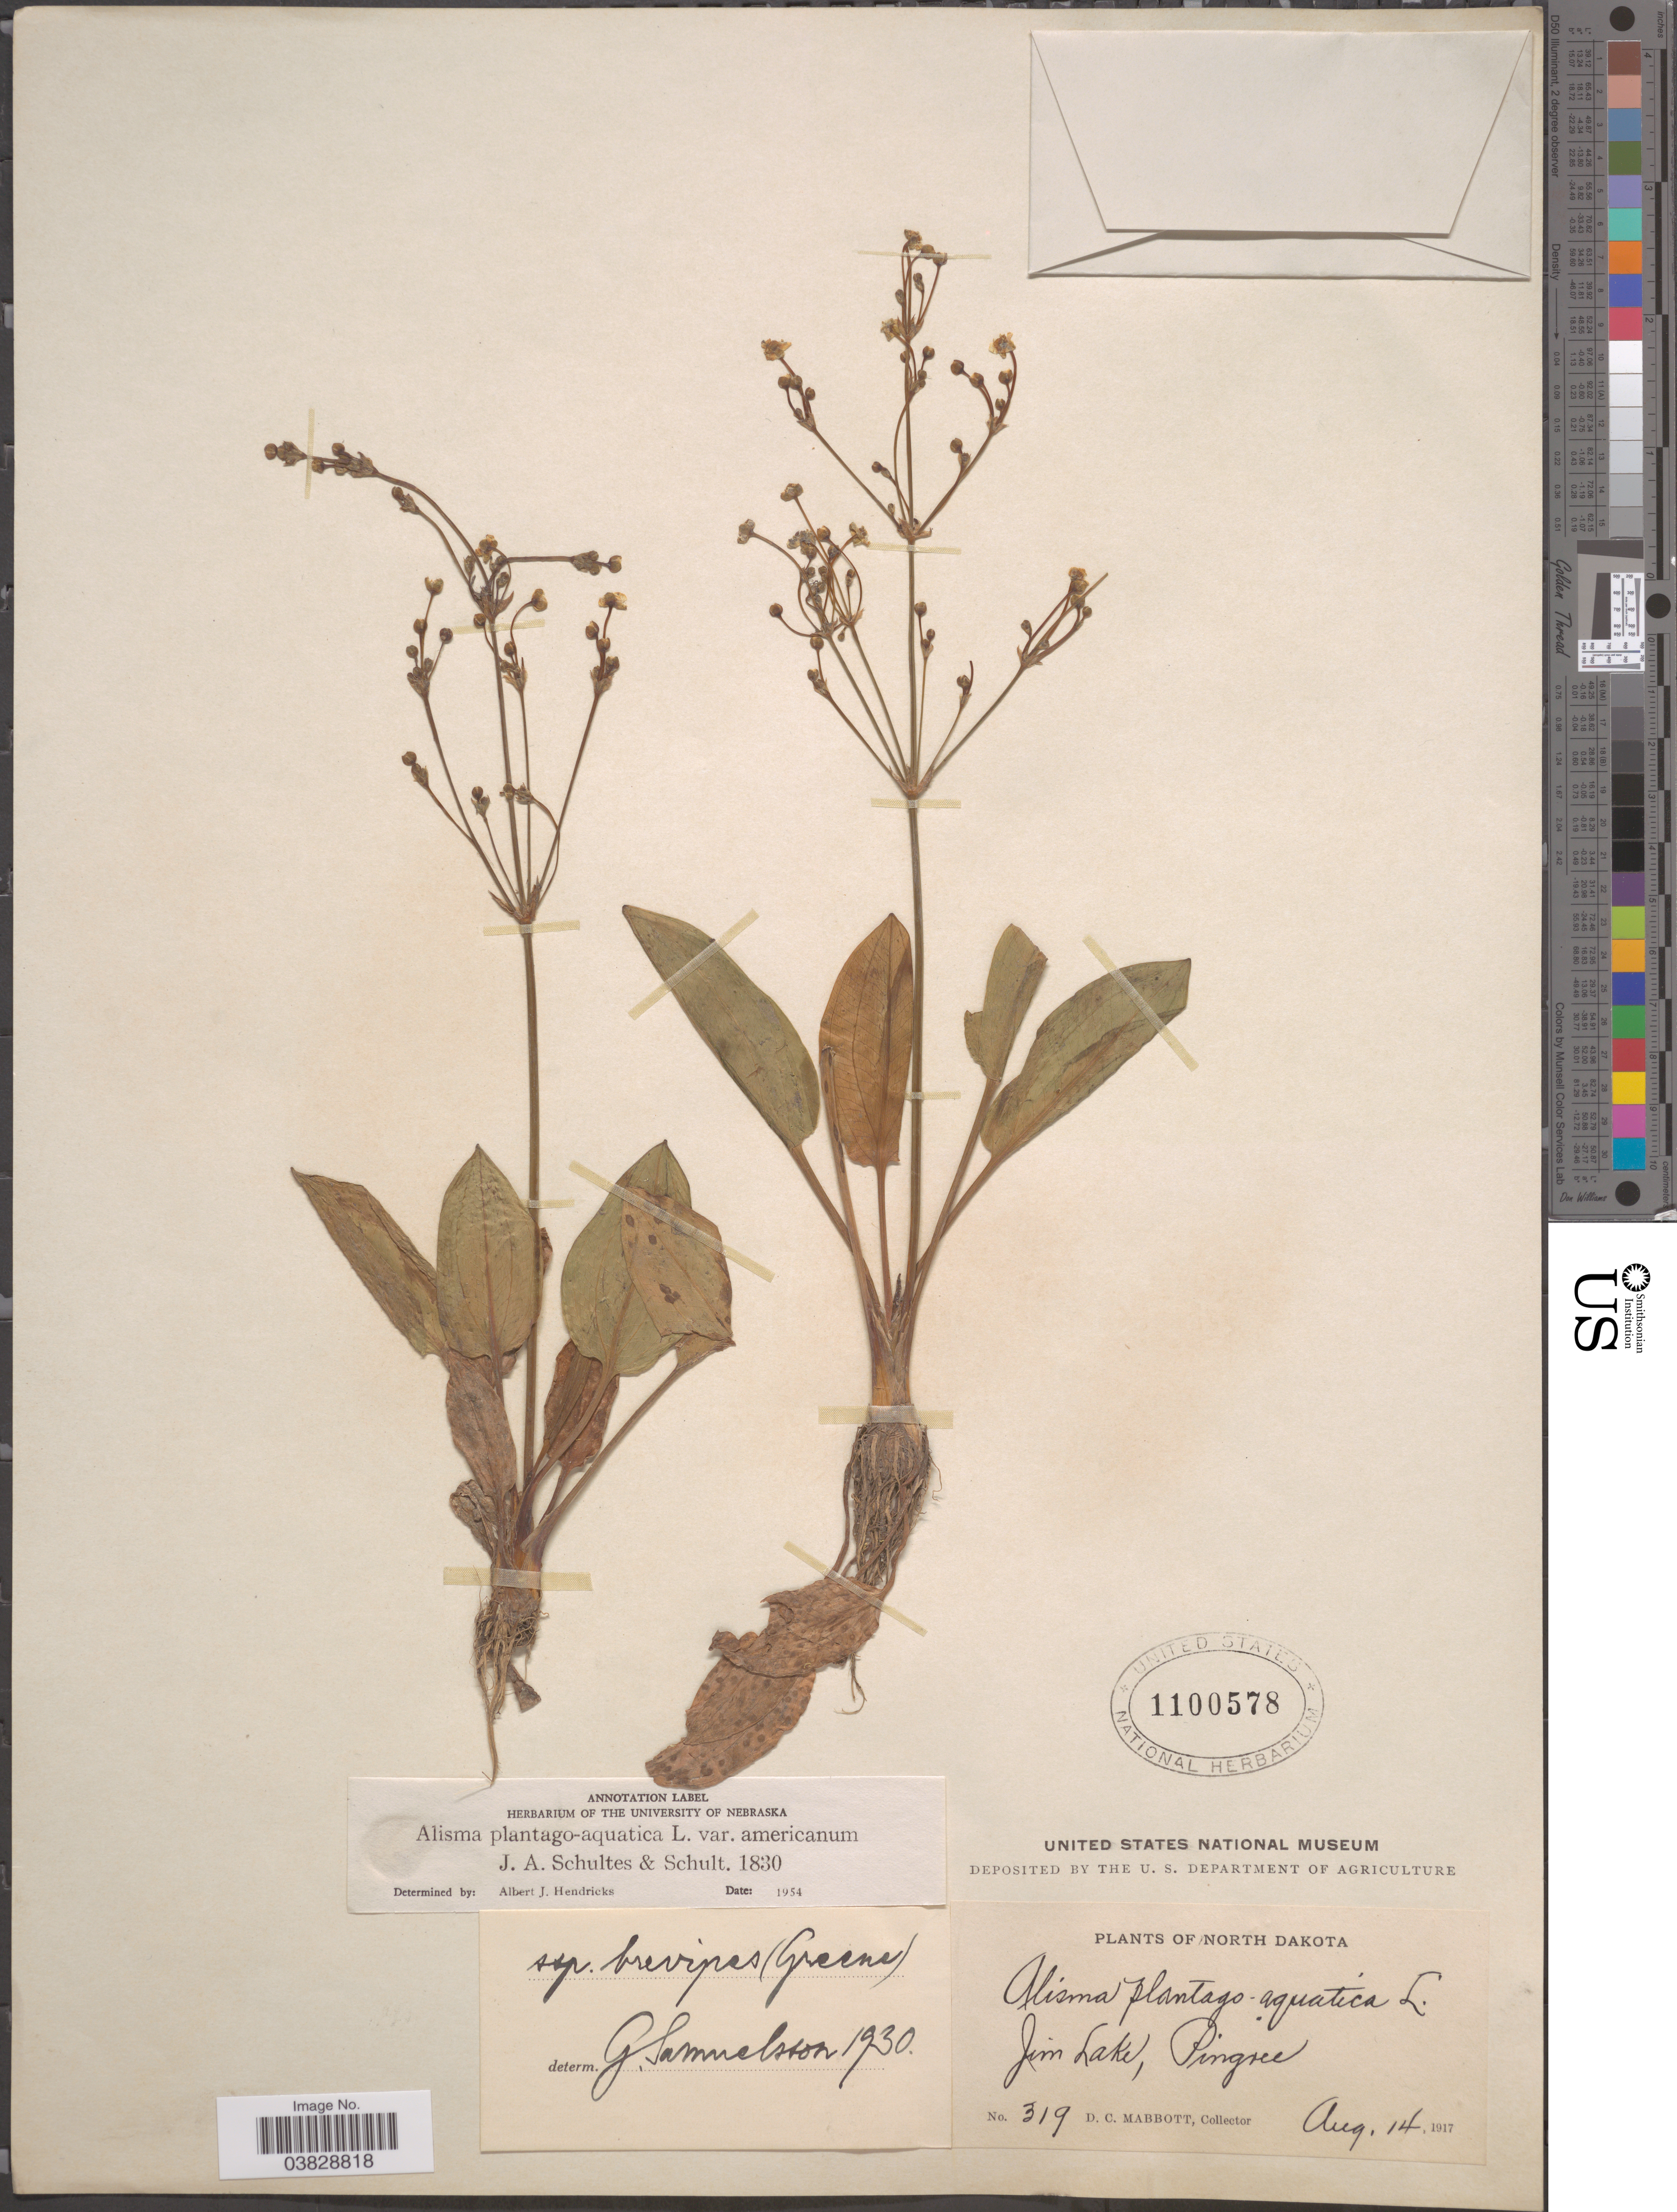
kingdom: Plantae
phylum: Tracheophyta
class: Liliopsida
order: Alismatales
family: Alismataceae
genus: Alisma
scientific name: Alisma plantago-aquatica var. americanum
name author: L.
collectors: D. Mabbott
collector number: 319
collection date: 1917-08-14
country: United States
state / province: North Dakota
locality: Jim Lake, Pingree.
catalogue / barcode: US 1100578